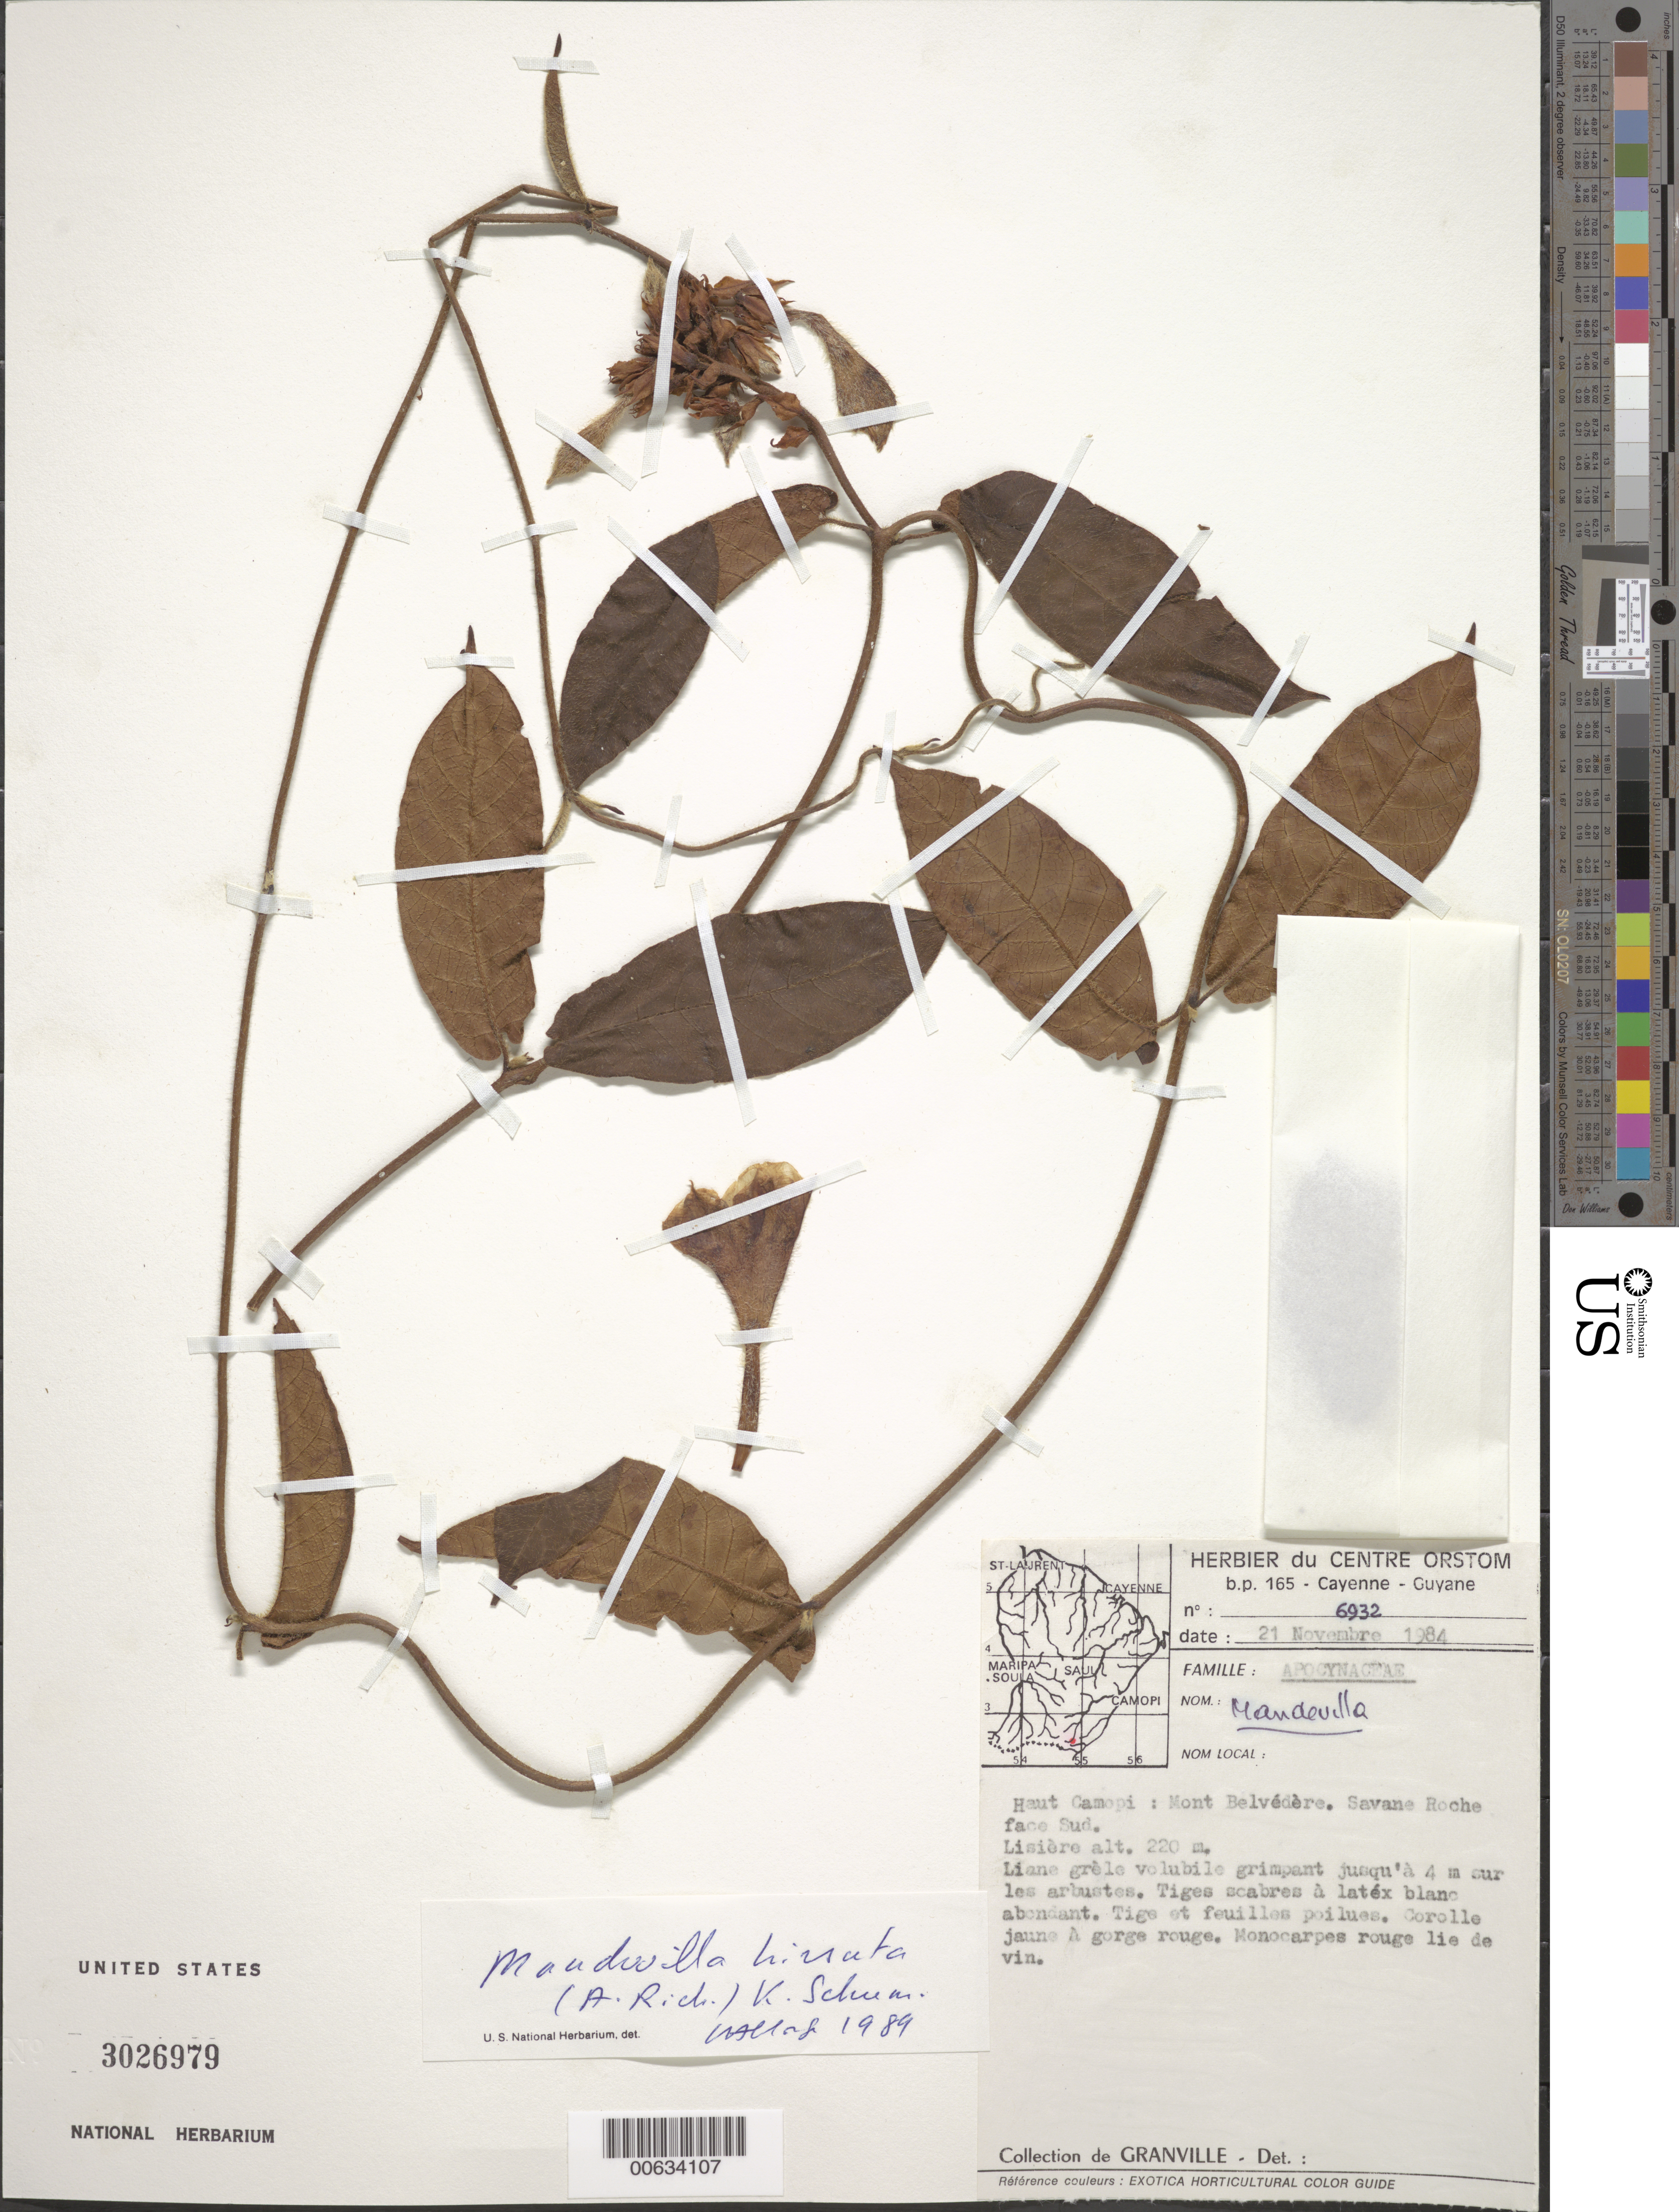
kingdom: Plantae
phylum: Tracheophyta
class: Magnoliopsida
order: Gentianales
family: Apocynaceae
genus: Mandevilla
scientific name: Mandevilla hirsuta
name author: (Rich.) K. Schum.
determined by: Allorge, L.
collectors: J.-J. de Granville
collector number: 6932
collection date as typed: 21-Nov-84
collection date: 1984-11-21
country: French Guiana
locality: Mont Belvédère, haute Camopi. Savane Roche face Sud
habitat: Lisière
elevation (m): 220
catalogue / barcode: US 3026979